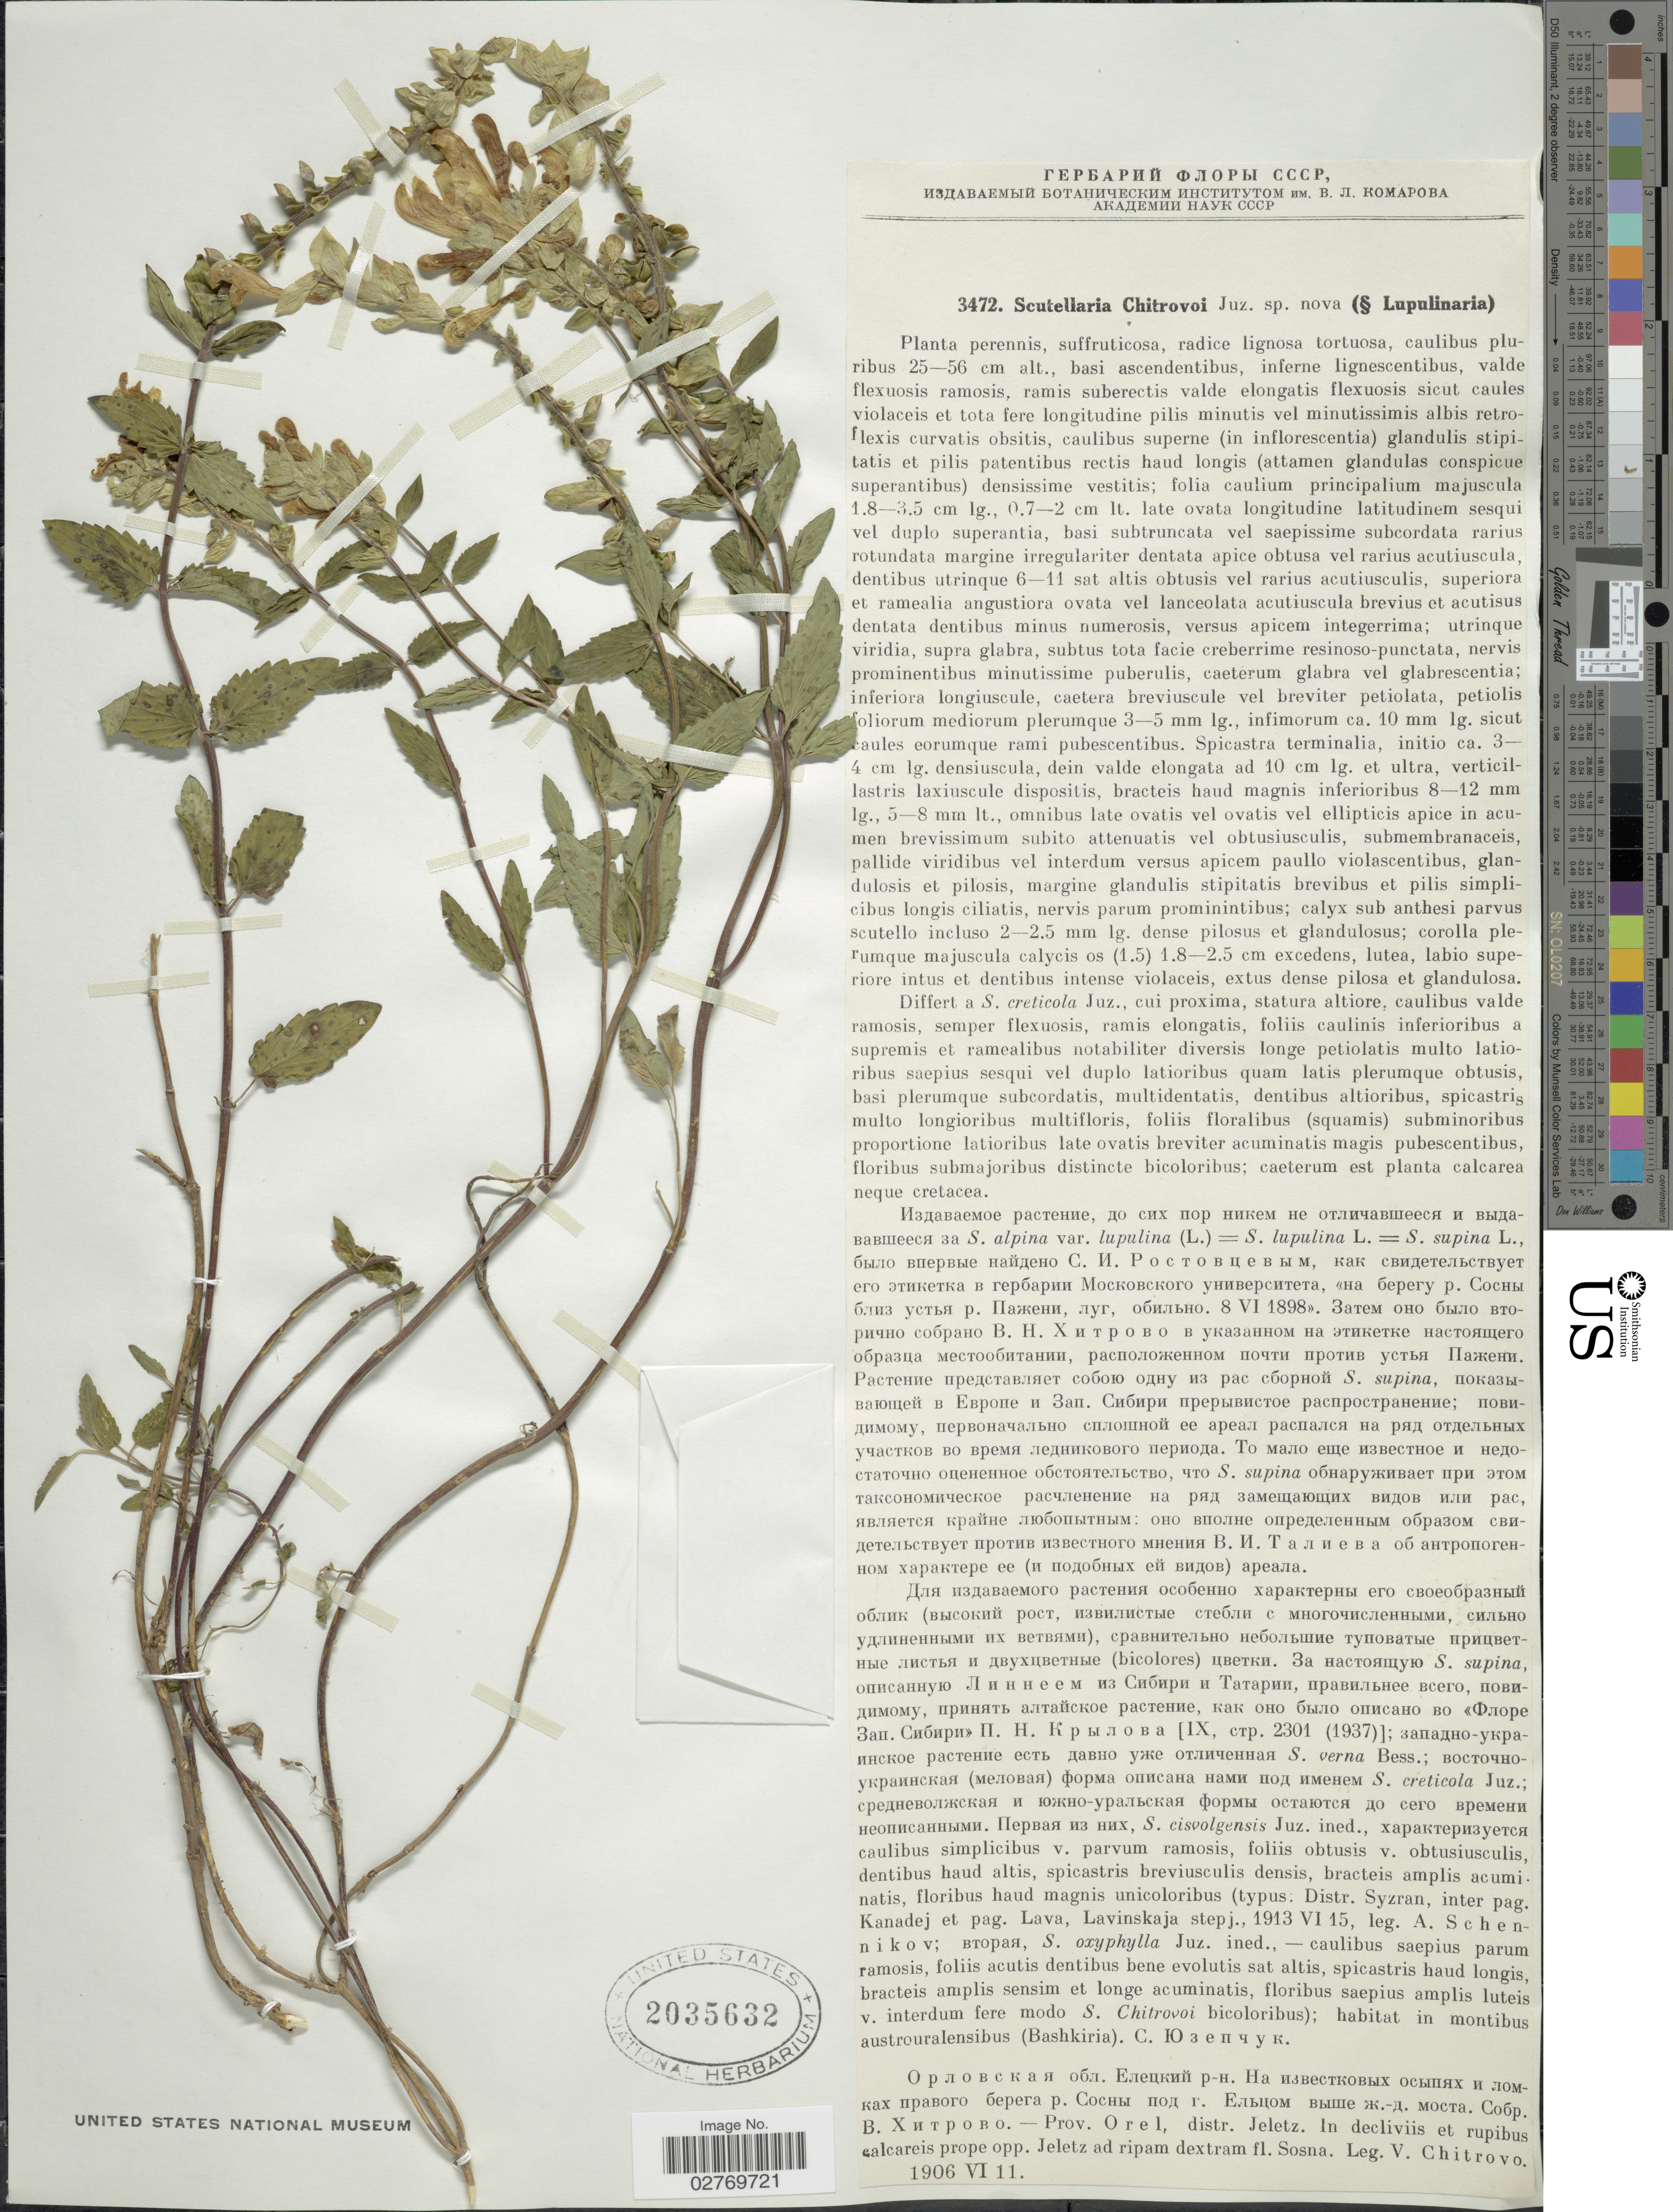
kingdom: Plantae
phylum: Tracheophyta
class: Magnoliopsida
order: Lamiales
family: Lamiaceae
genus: Scutellaria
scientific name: Scutellaria chitrovoi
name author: Juz.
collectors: V. Chitrovo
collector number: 3472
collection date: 1906-06-11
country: Russian Federation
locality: Prov. Orel, distr. Jeletz. In decliviis et rupibus calcareis prope opp. Jeletz ad ripam dextram fl. Sosna.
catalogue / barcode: US 2035632